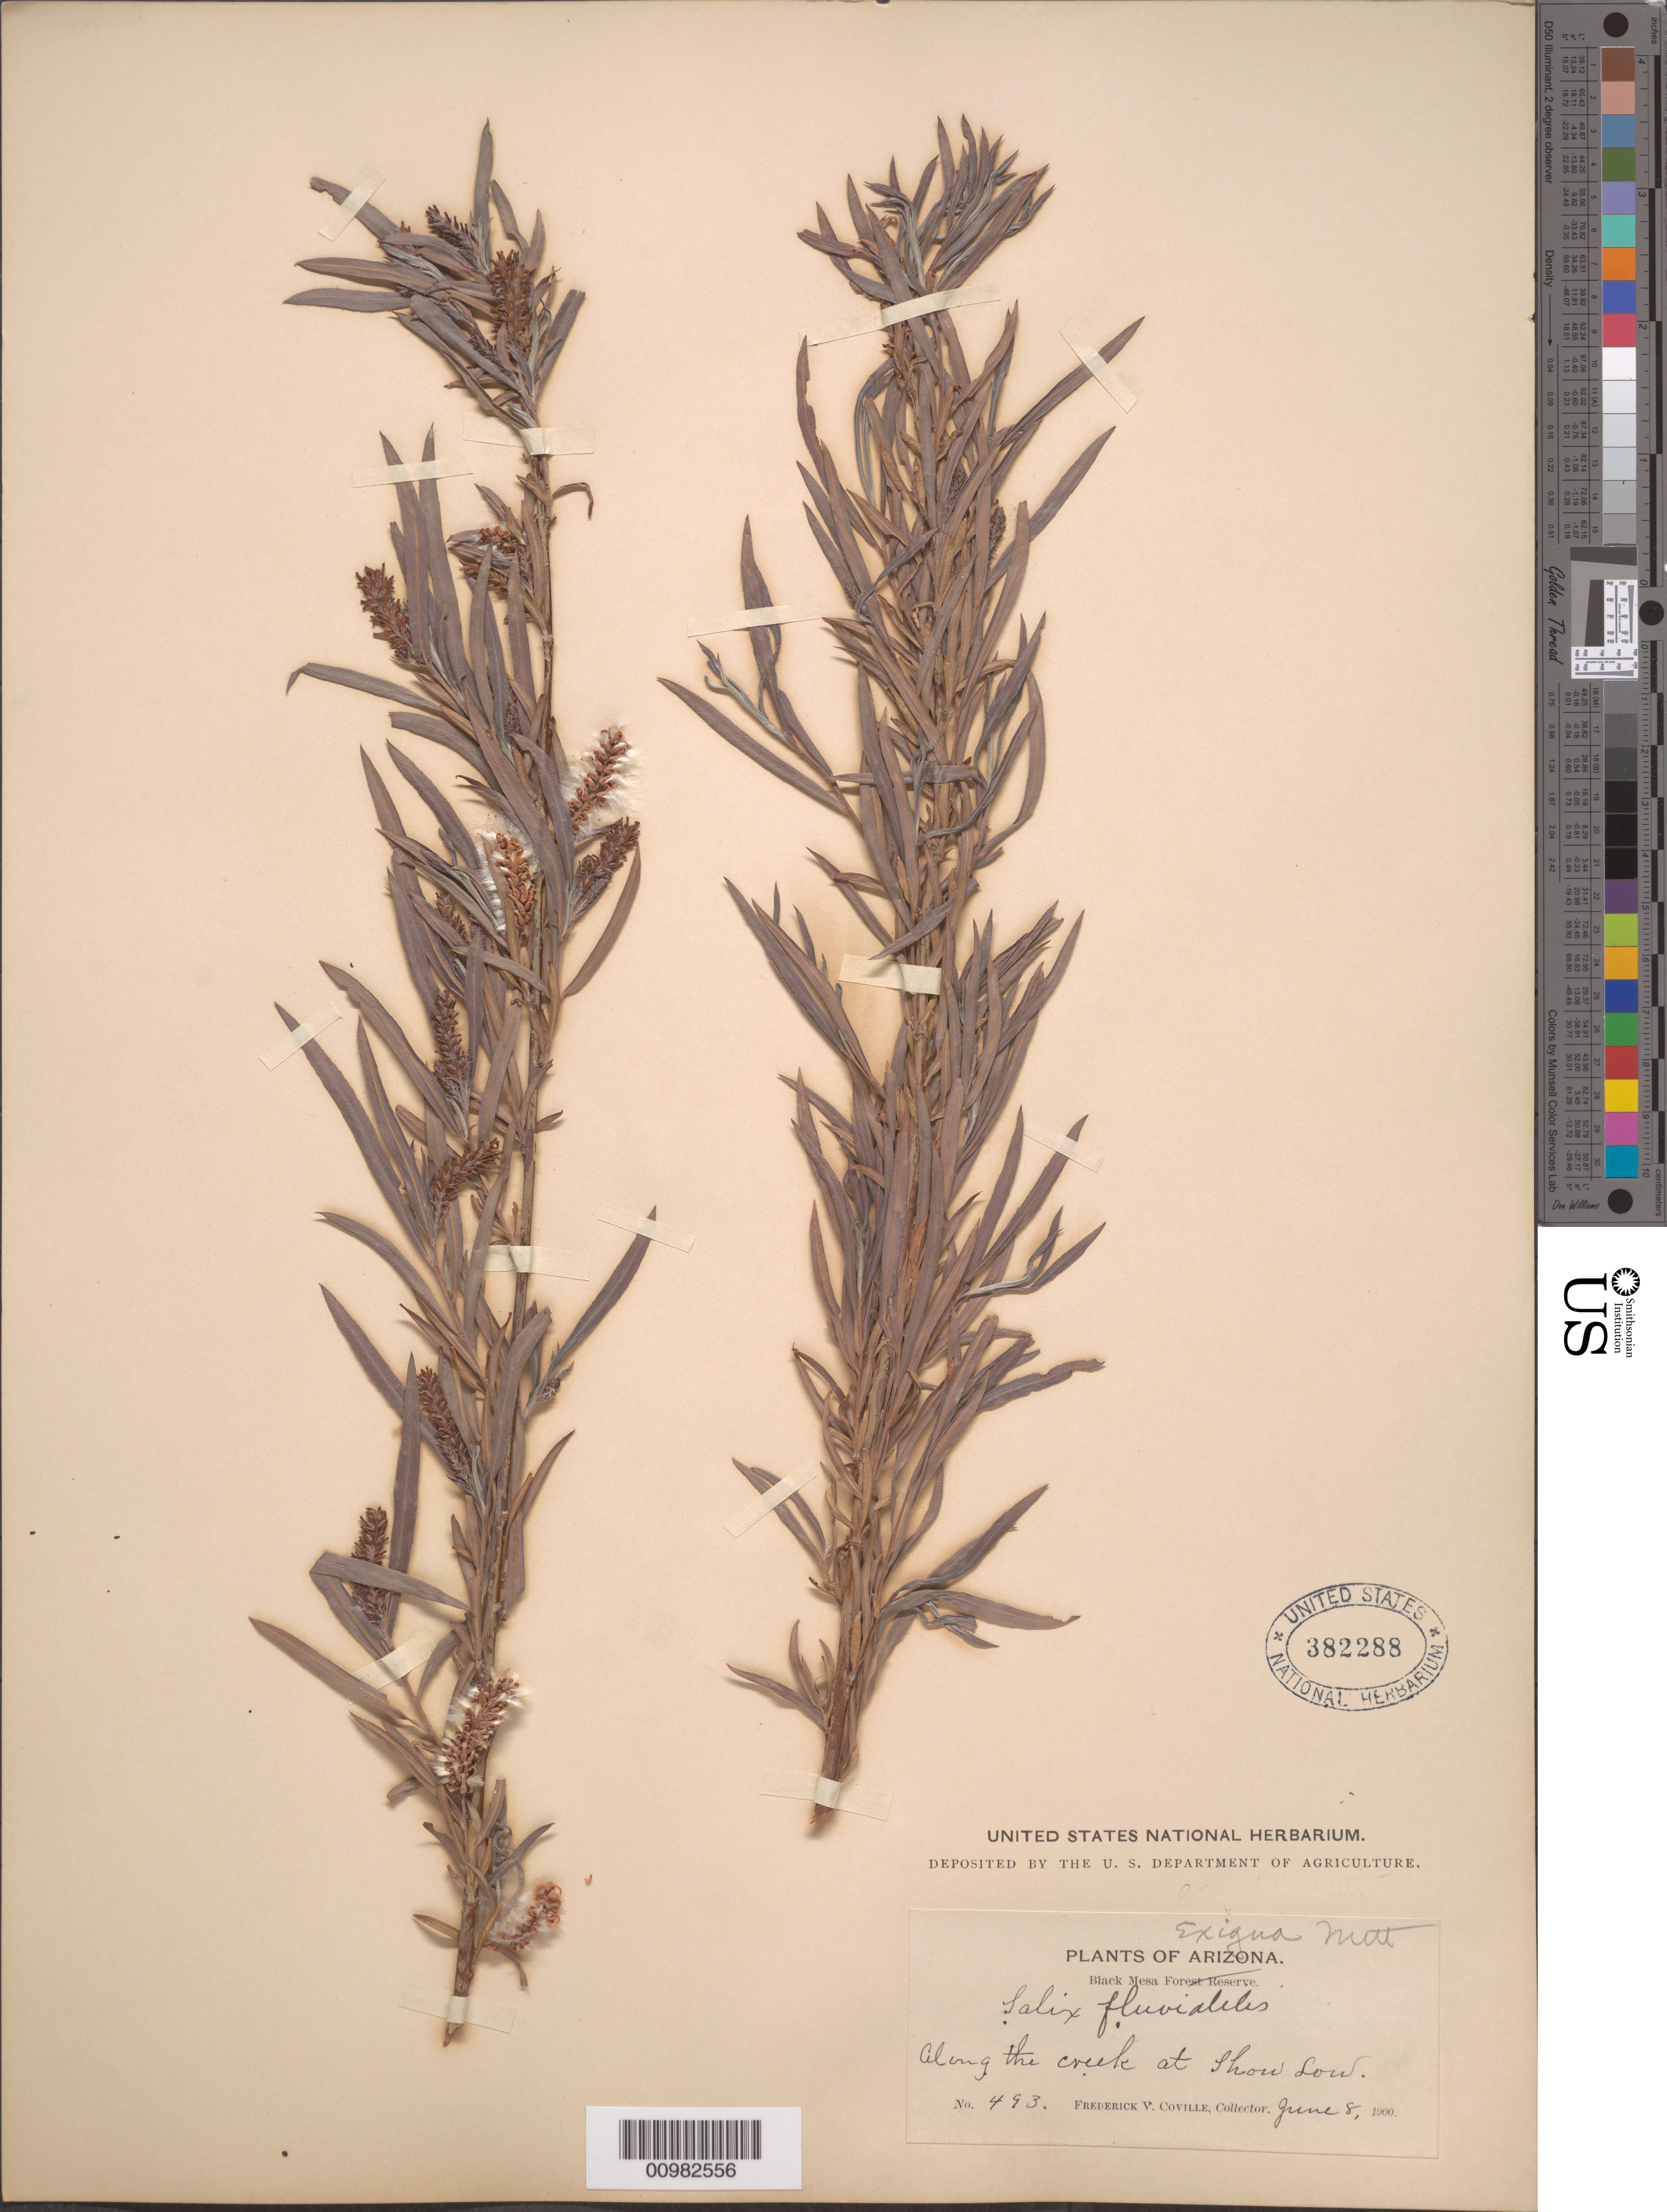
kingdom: Plantae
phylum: Tracheophyta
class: Magnoliopsida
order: Malpighiales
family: Salicaceae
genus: Salix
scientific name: Salix exigua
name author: Nutt.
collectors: F. V. Coville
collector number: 493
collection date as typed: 08 Jun 1906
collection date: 1906-06-08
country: United States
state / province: Arizona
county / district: Navajo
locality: Along the creek at Show Low.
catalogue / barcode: US 382288